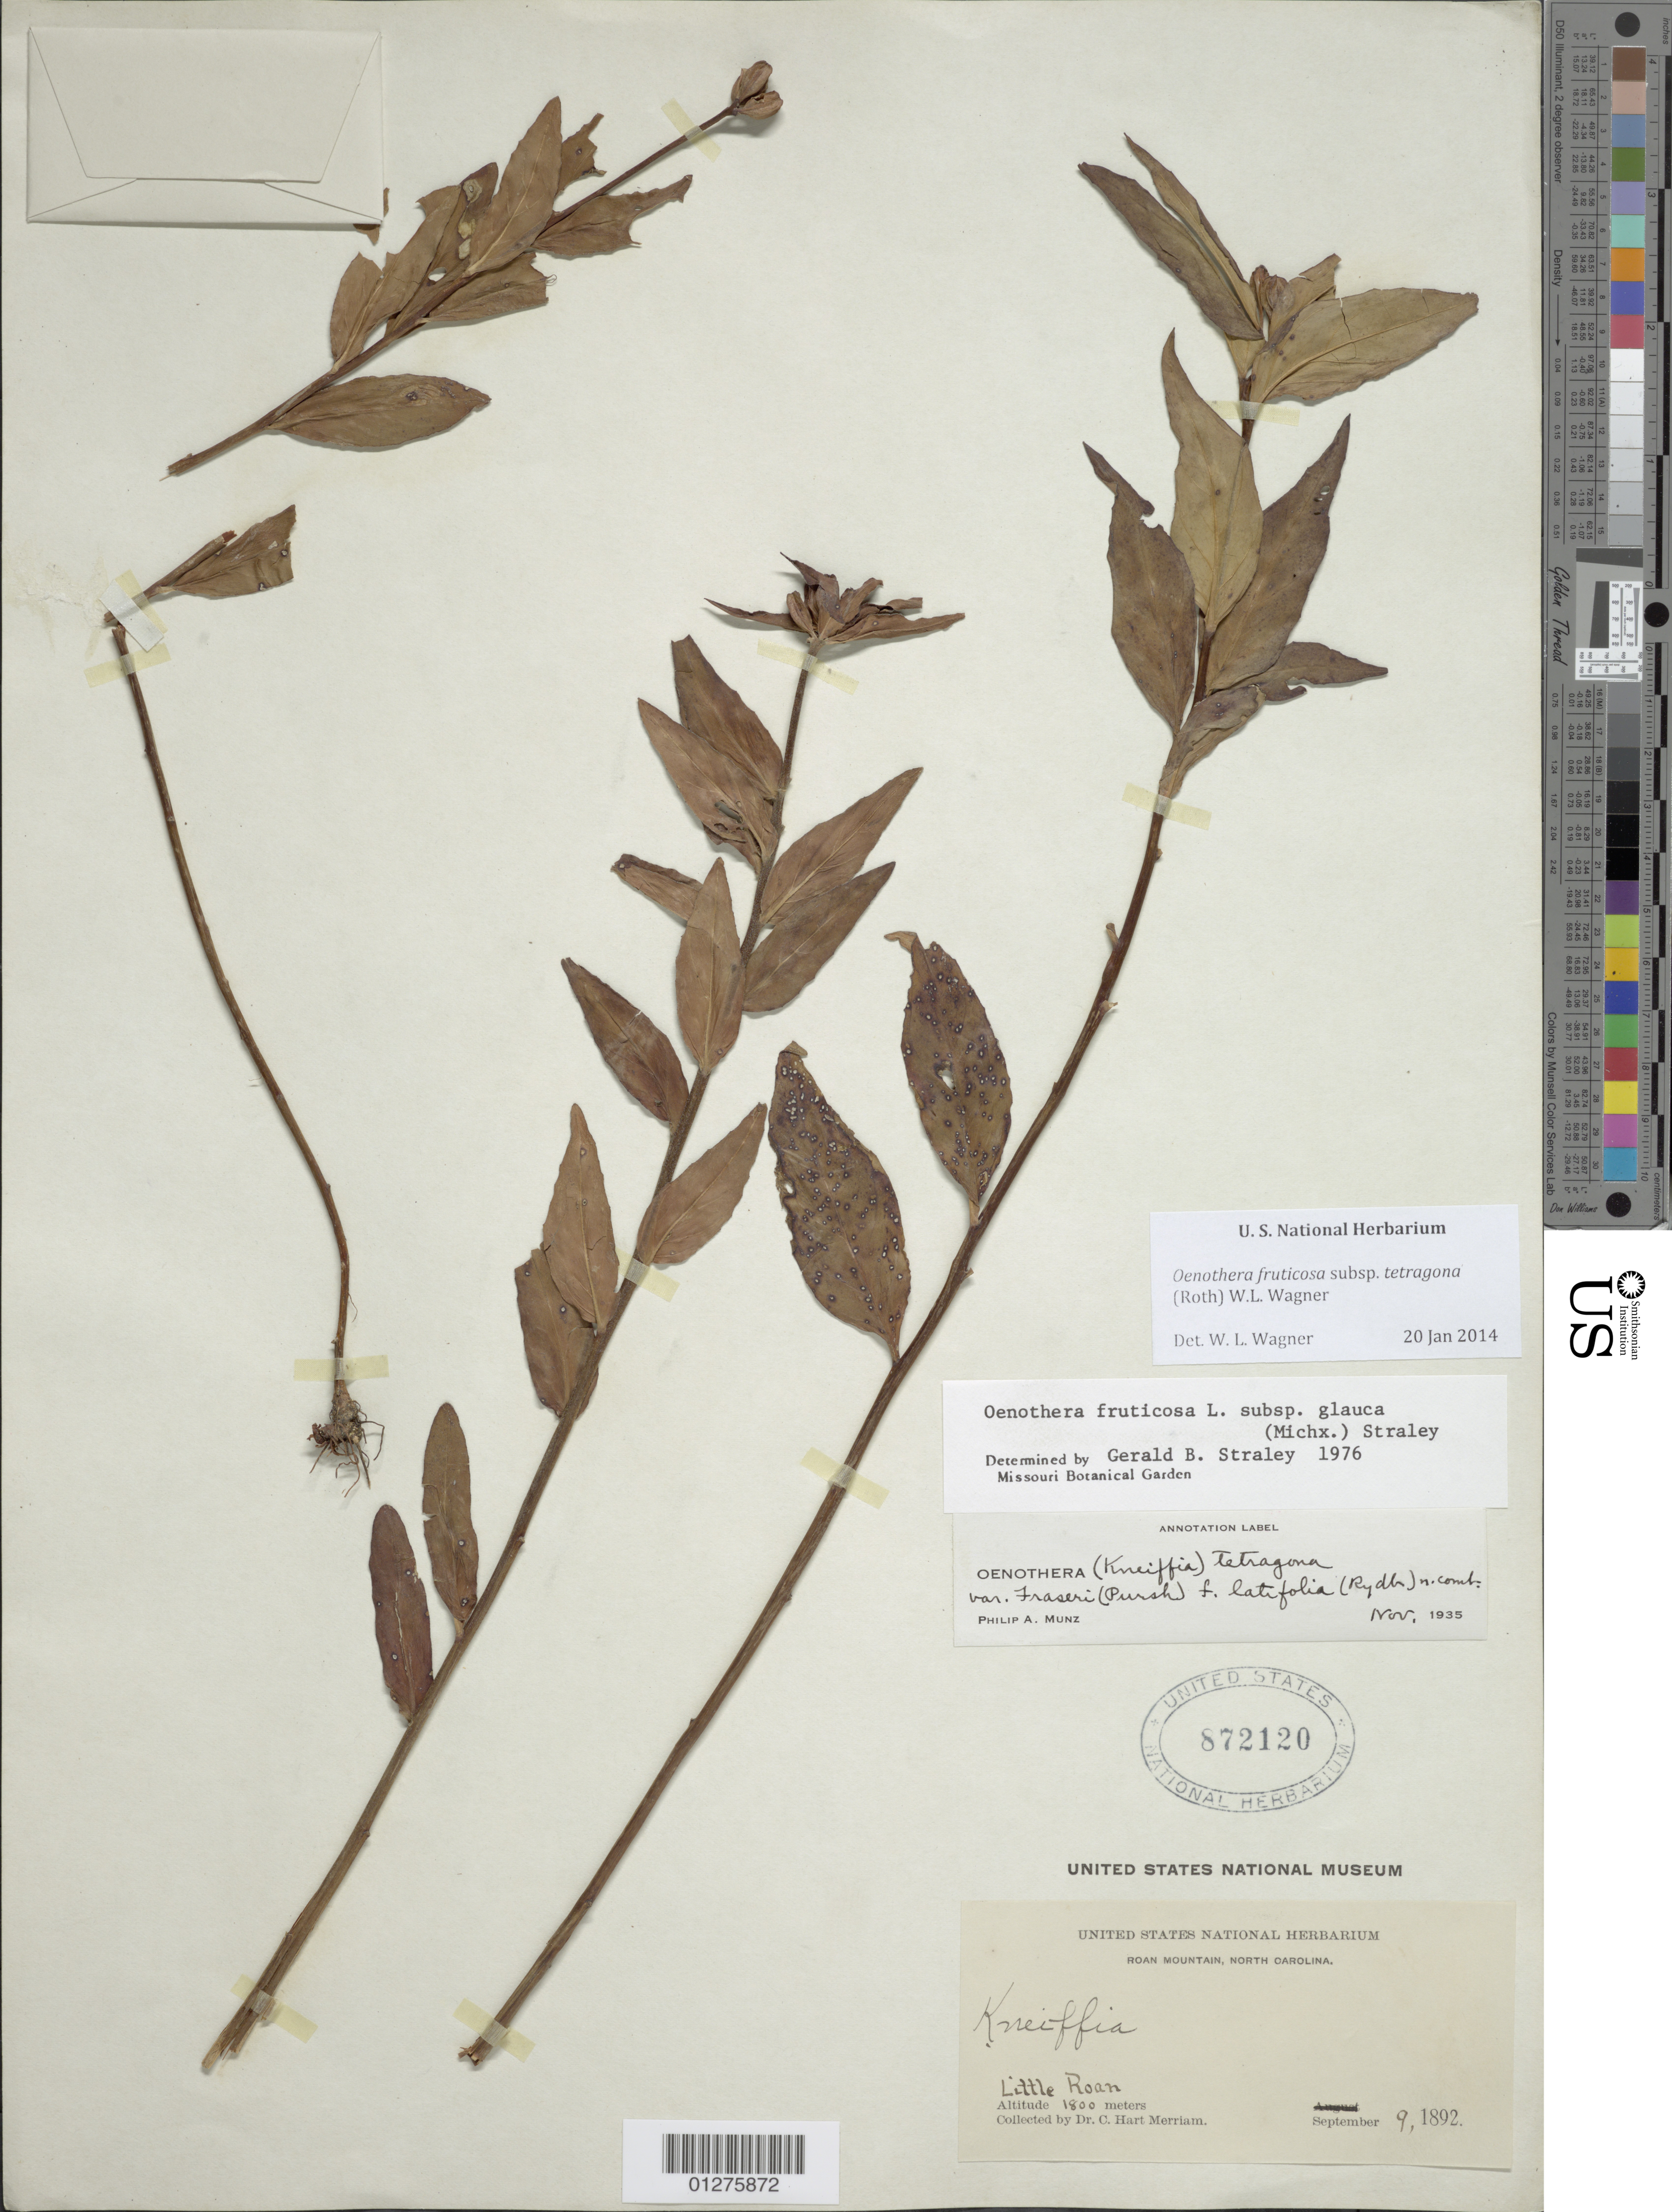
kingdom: Plantae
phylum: Tracheophyta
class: Magnoliopsida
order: Myrtales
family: Onagraceae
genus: Oenothera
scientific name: Oenothera fruticosa subsp. tetragona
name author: (Roth) W.L. Wagner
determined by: Wagner, W. L., (BOT), Smithsonian Institution - National Museum of Natural History (UNITED STATES)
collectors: C. Merriam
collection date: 1892-09-09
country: United States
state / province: North Carolina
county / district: Mitchell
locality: Roan Mt.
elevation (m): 1800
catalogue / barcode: US 872120